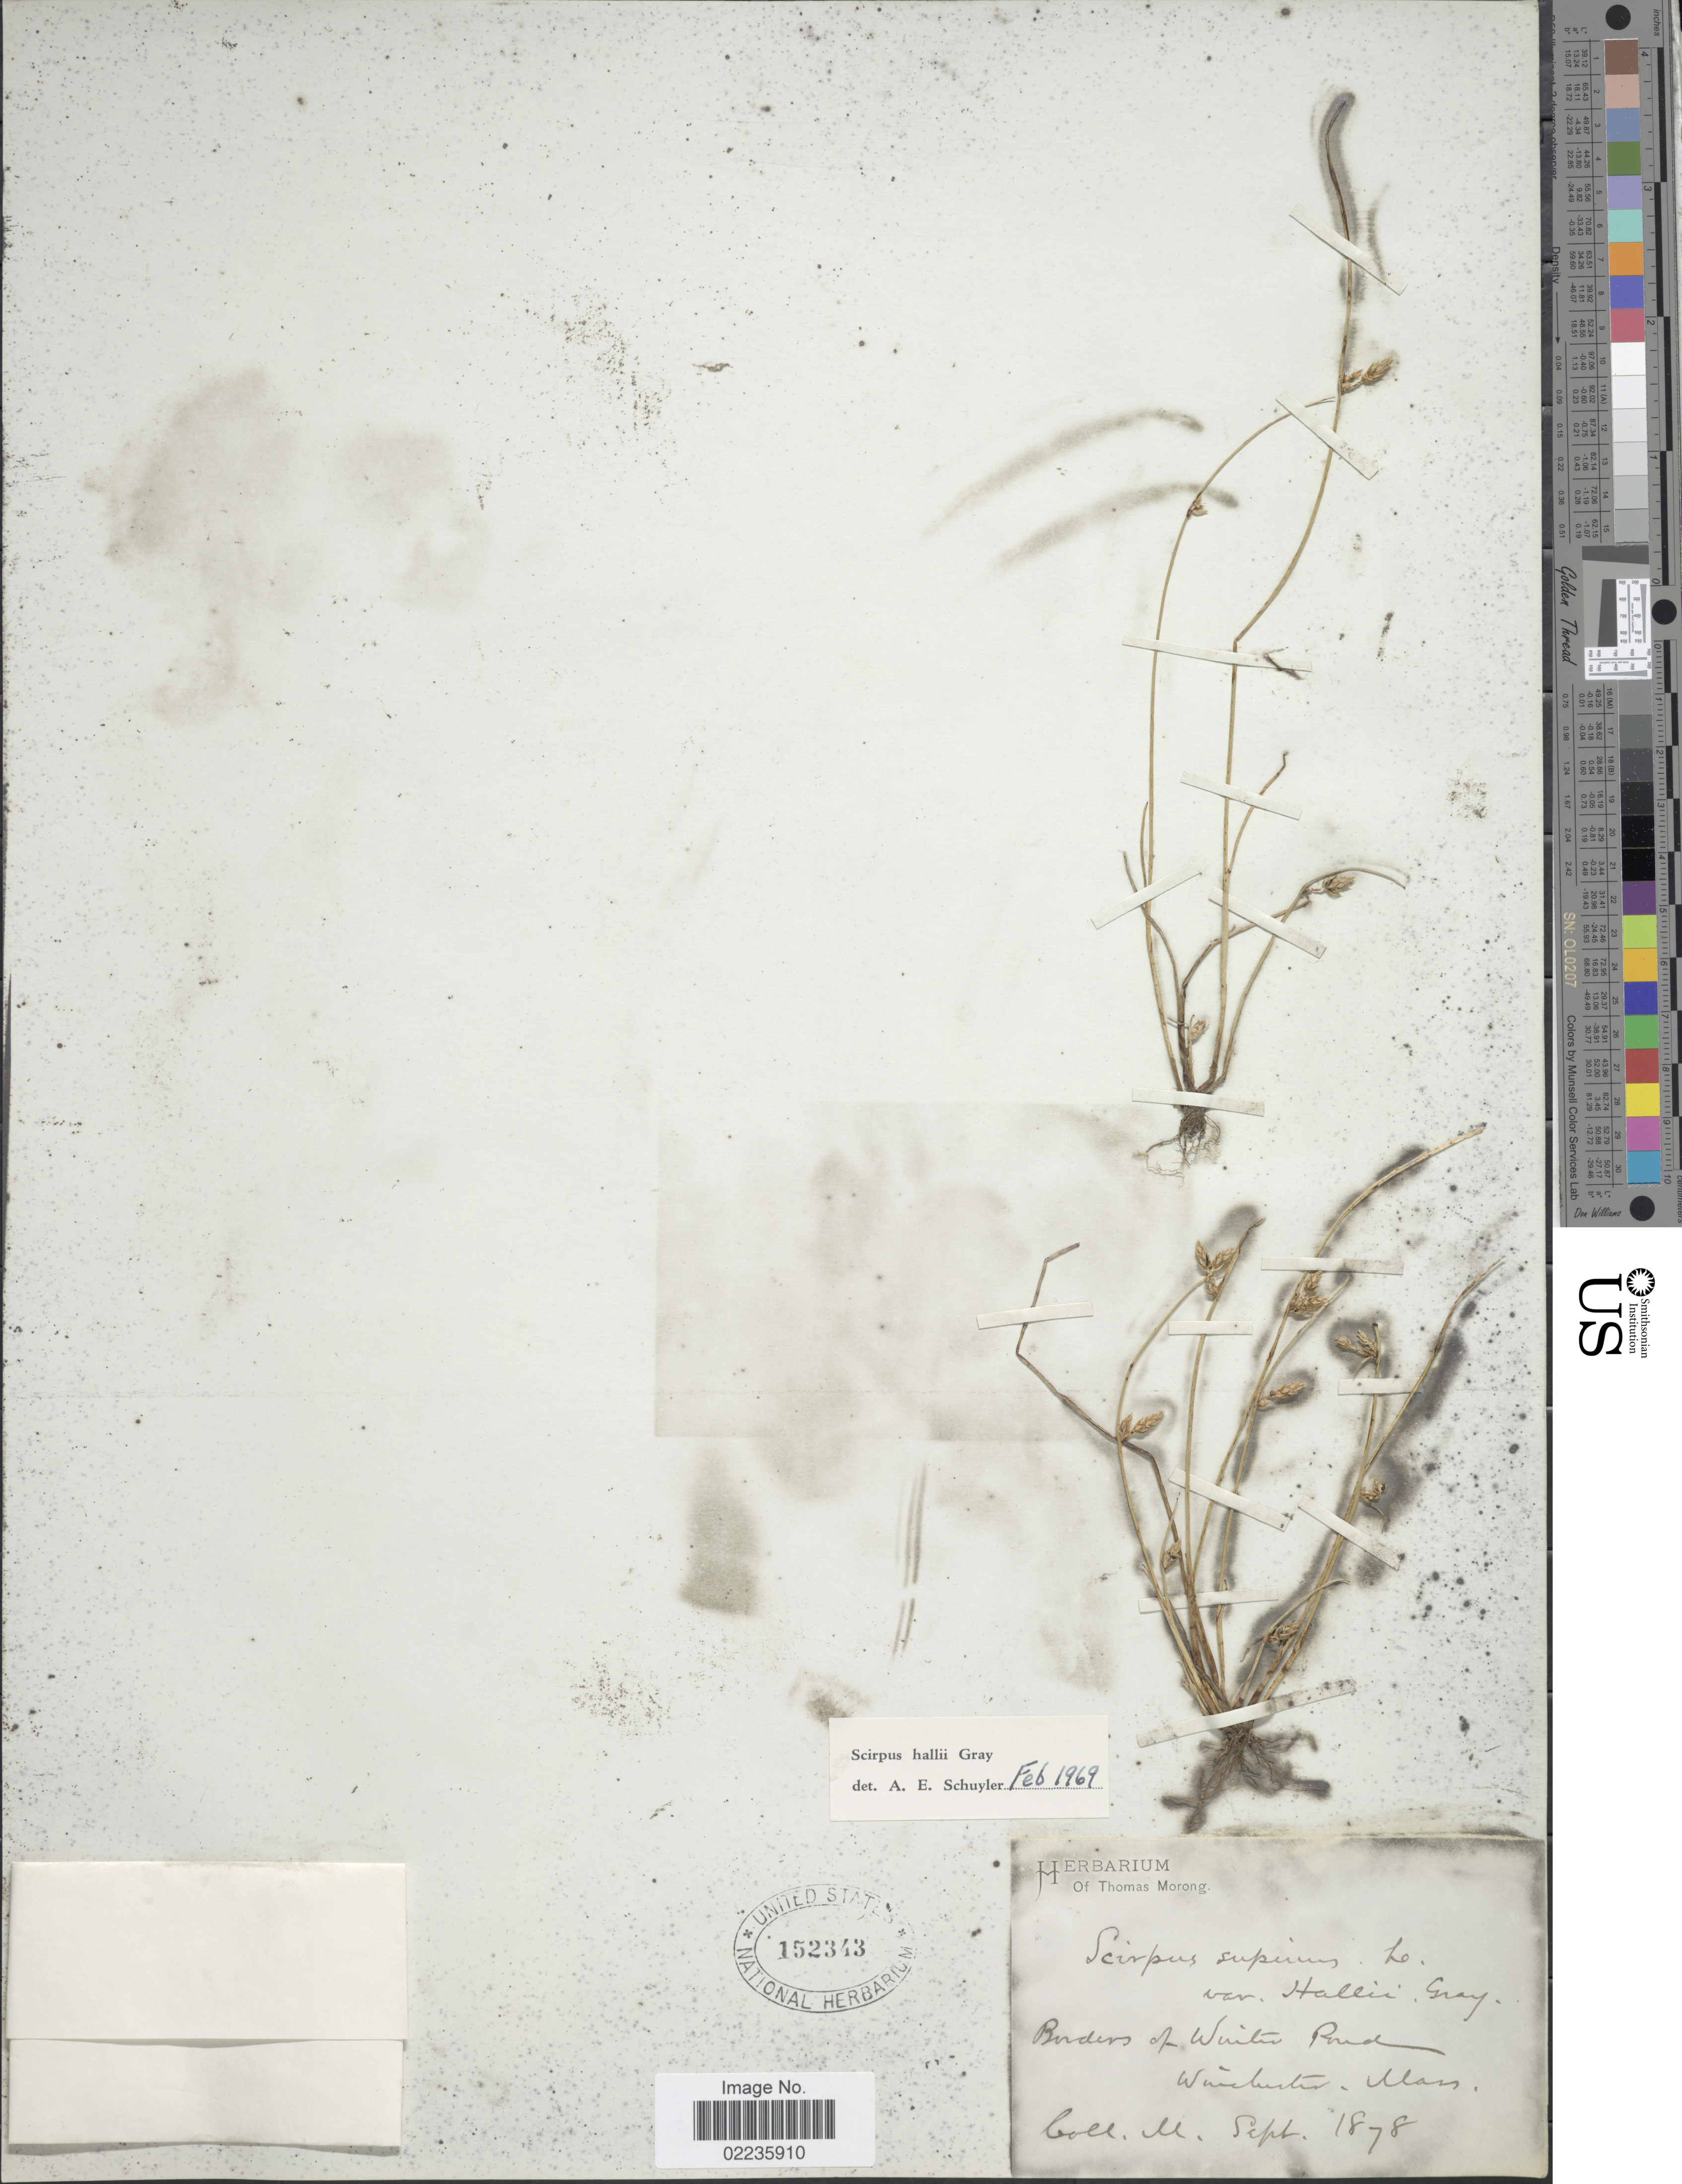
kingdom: Plantae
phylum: Tracheophyta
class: Liliopsida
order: Poales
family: Cyperaceae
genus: Schoenoplectus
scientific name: Schoenoplectus hallii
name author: (A. Gray) S.G. Sm.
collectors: ex herb. T. Morong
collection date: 1878-09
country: United States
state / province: Massachusetts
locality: Borders of Winter Pond, Winchester, Mass.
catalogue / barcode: US 152343